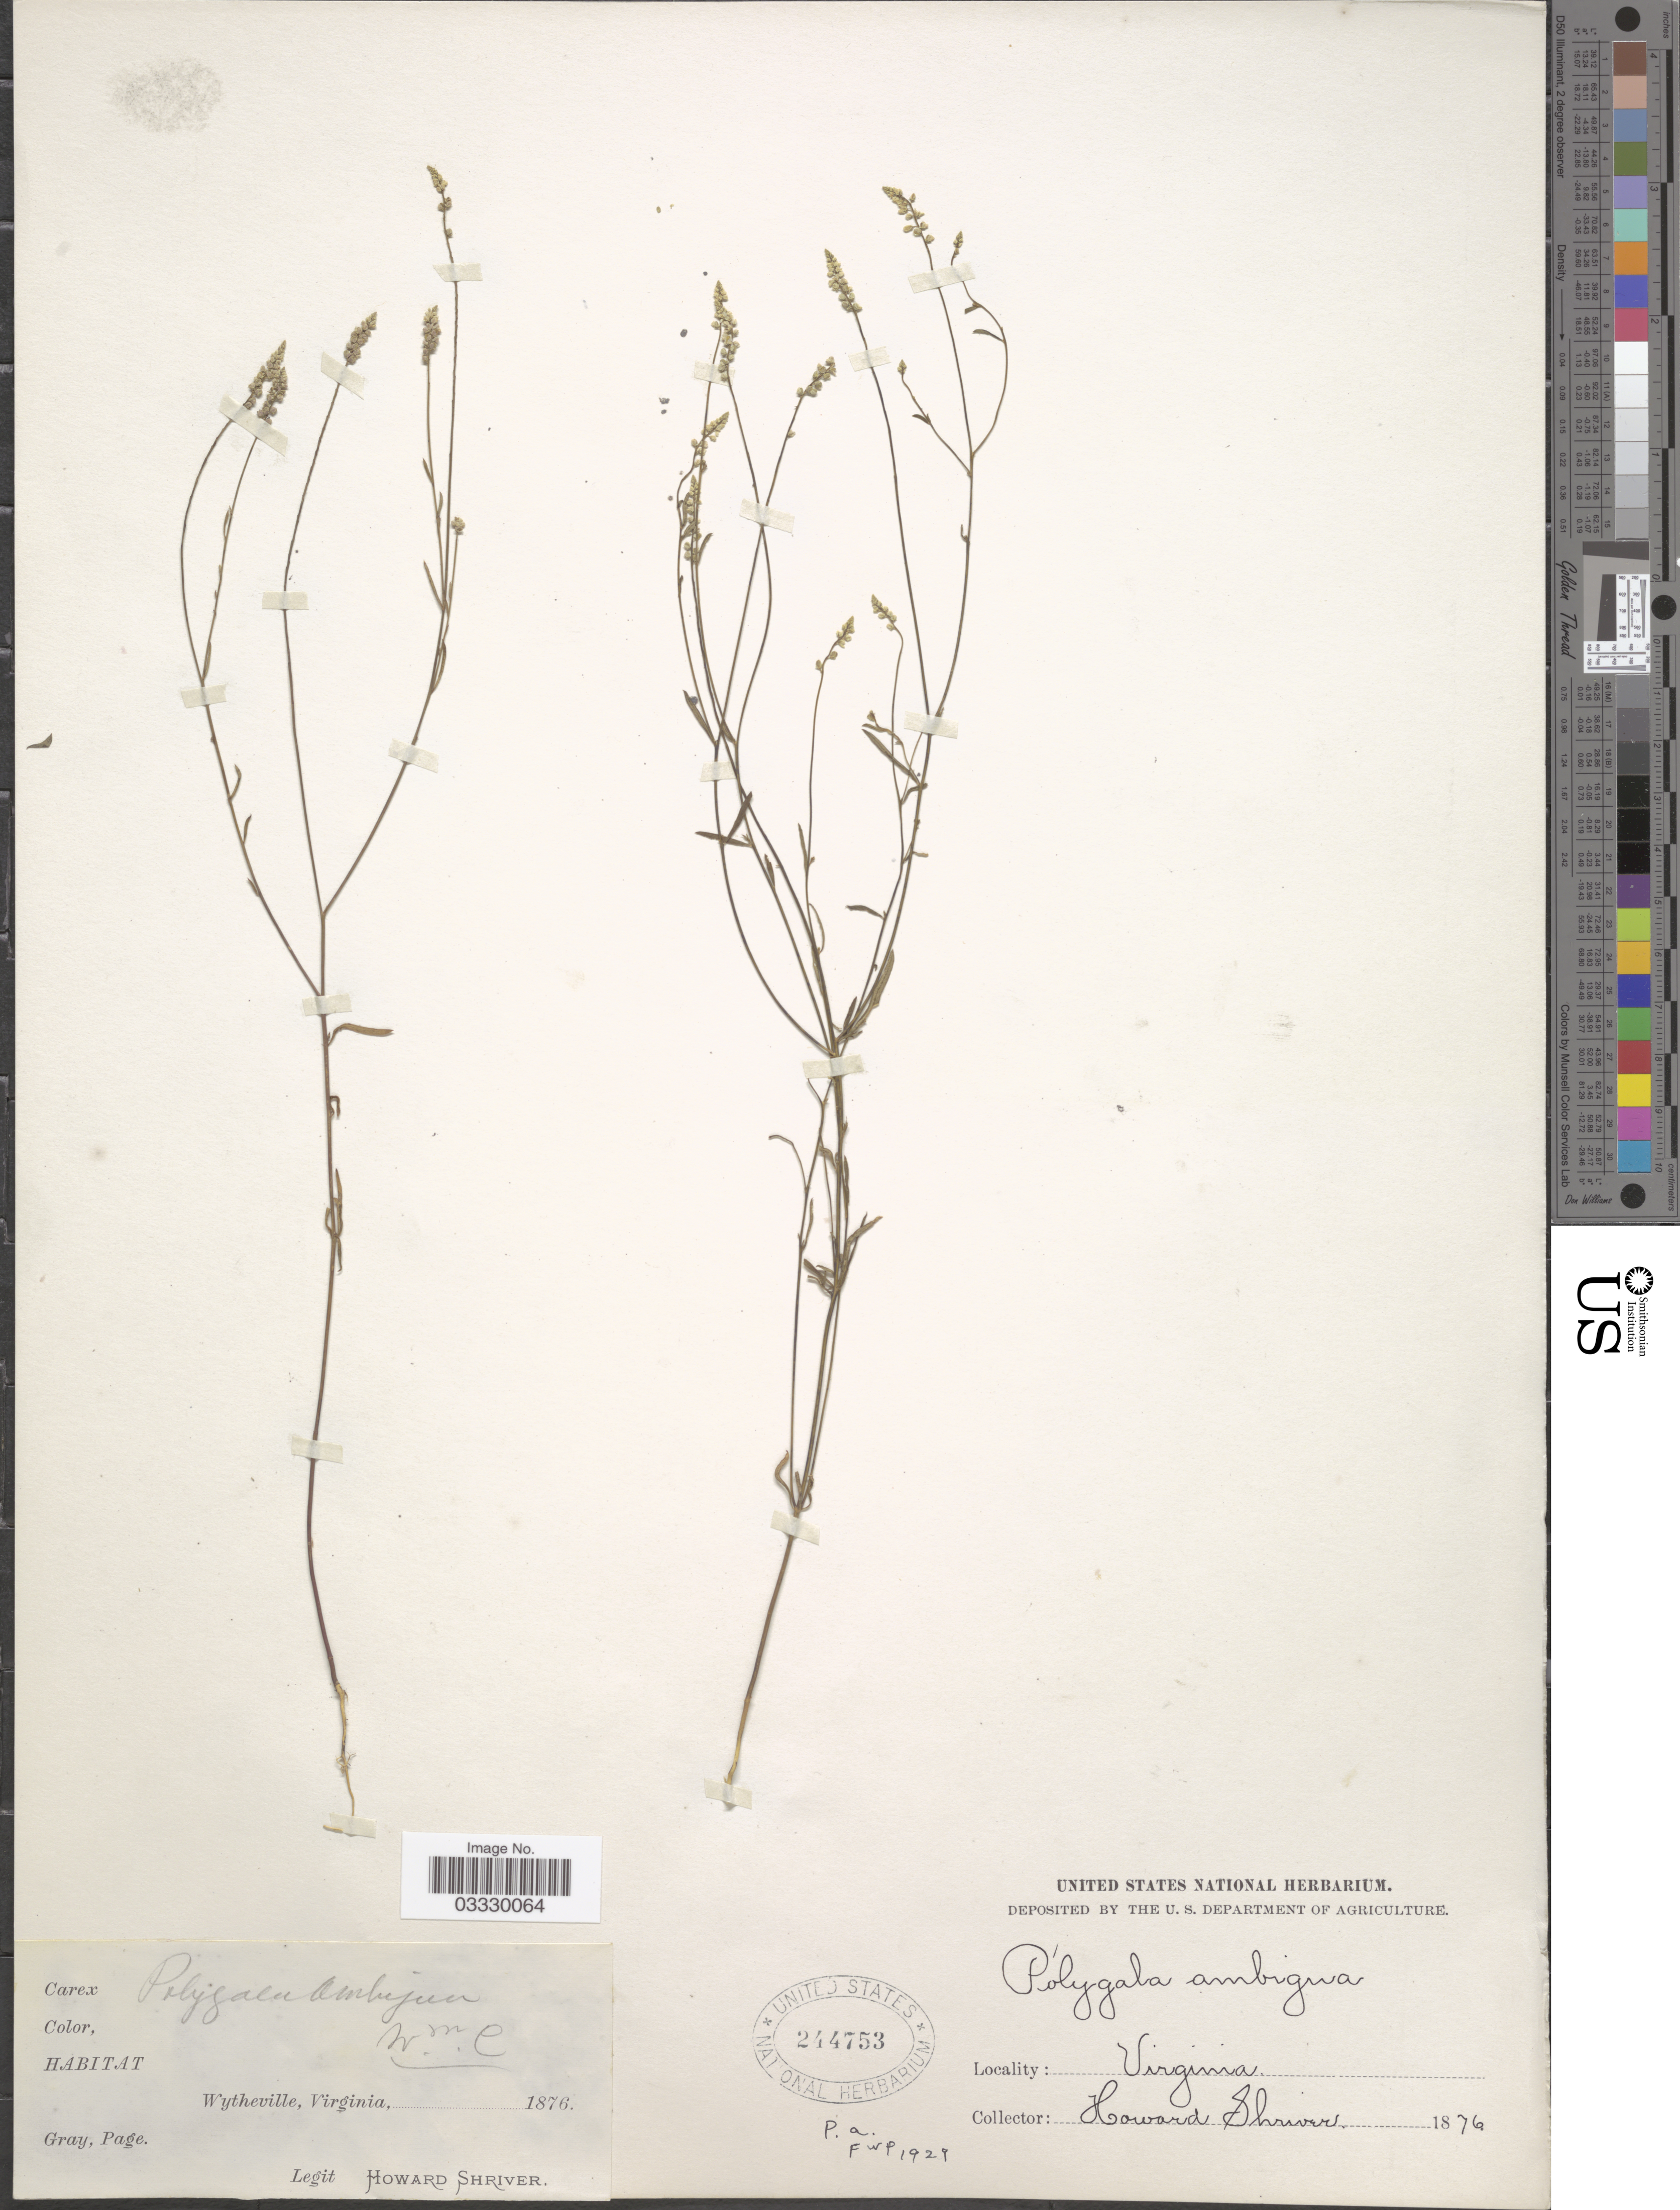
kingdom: Plantae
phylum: Tracheophyta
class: Magnoliopsida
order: Fabales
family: Polygalaceae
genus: Polygala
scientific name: Polygala ambigua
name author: Nutt.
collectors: H. Shriver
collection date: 1876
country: United States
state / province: Virginia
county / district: Wythe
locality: Wytheville.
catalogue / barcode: US 244753